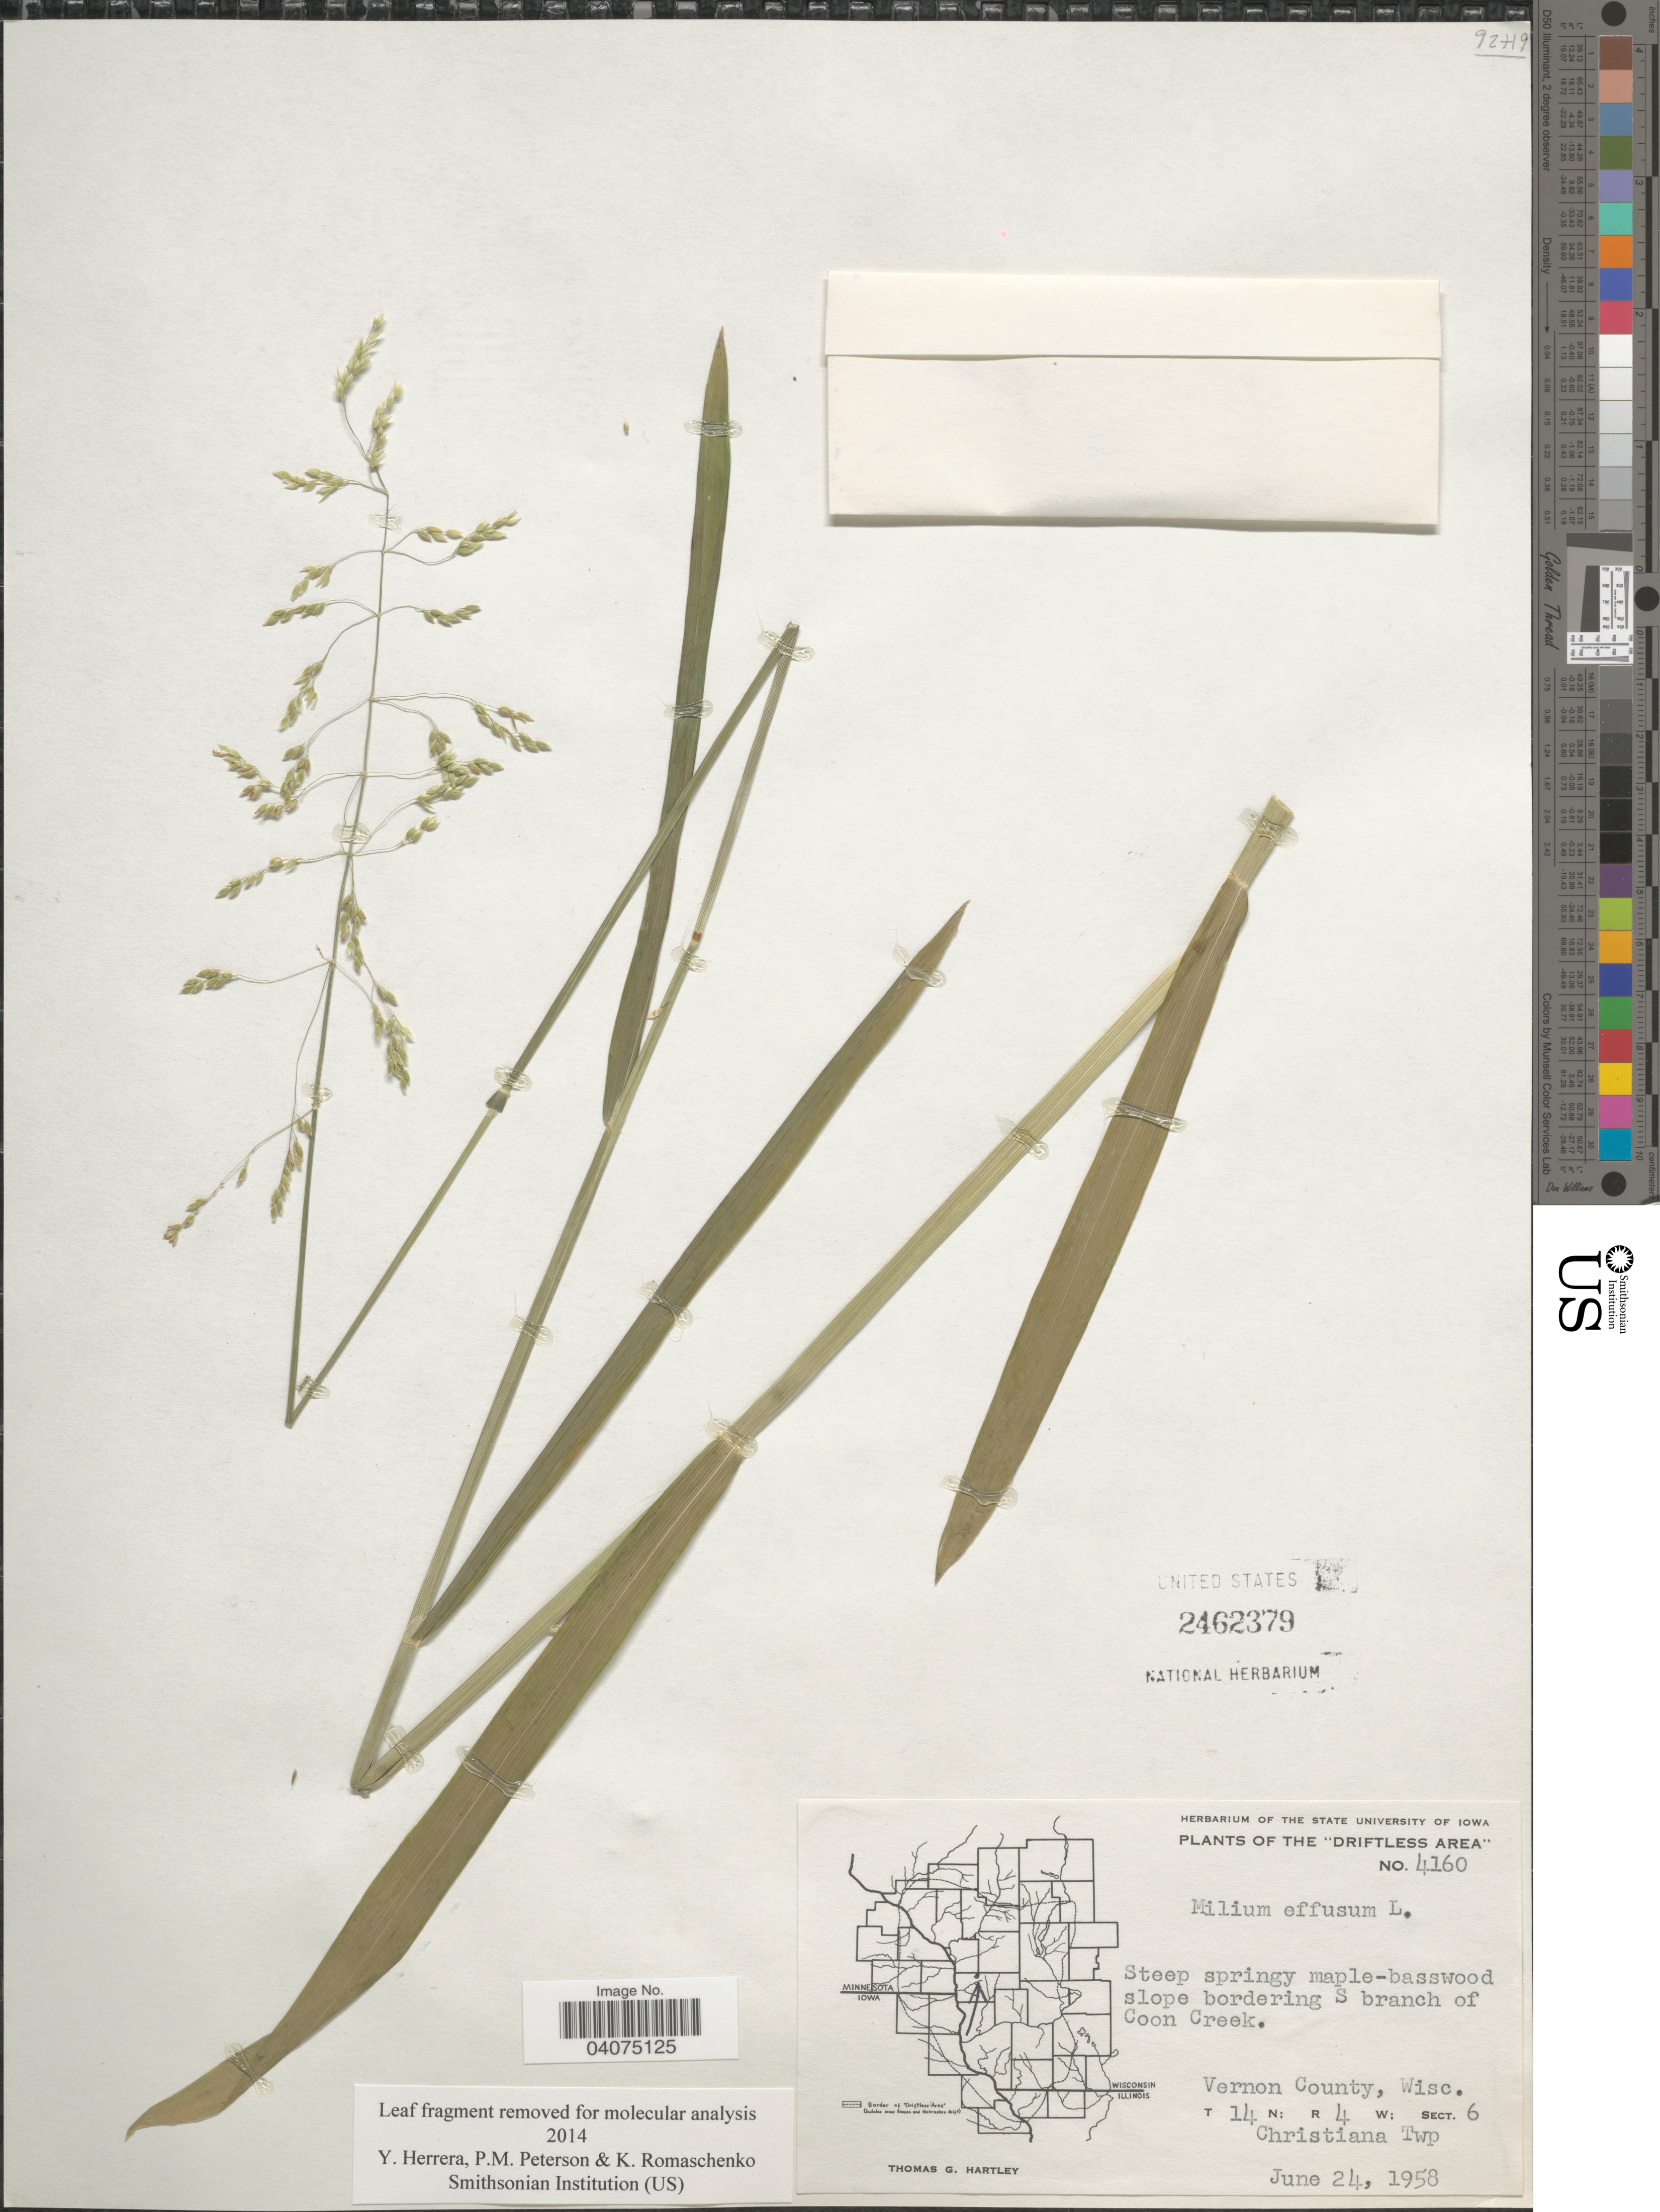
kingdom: Plantae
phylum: Tracheophyta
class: Liliopsida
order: Poales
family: Poaceae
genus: Milium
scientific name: Milium effusum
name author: L.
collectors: T. G. Hartley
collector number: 4160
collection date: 1958-06-24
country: United States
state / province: Wisconsin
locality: The "Drifless Area". Steep springly maple-basswood slope bordering S branch of Coon Creek. Vernon County. T14N; R4W; Sect.6. Christiana Twp.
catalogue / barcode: US 2462379